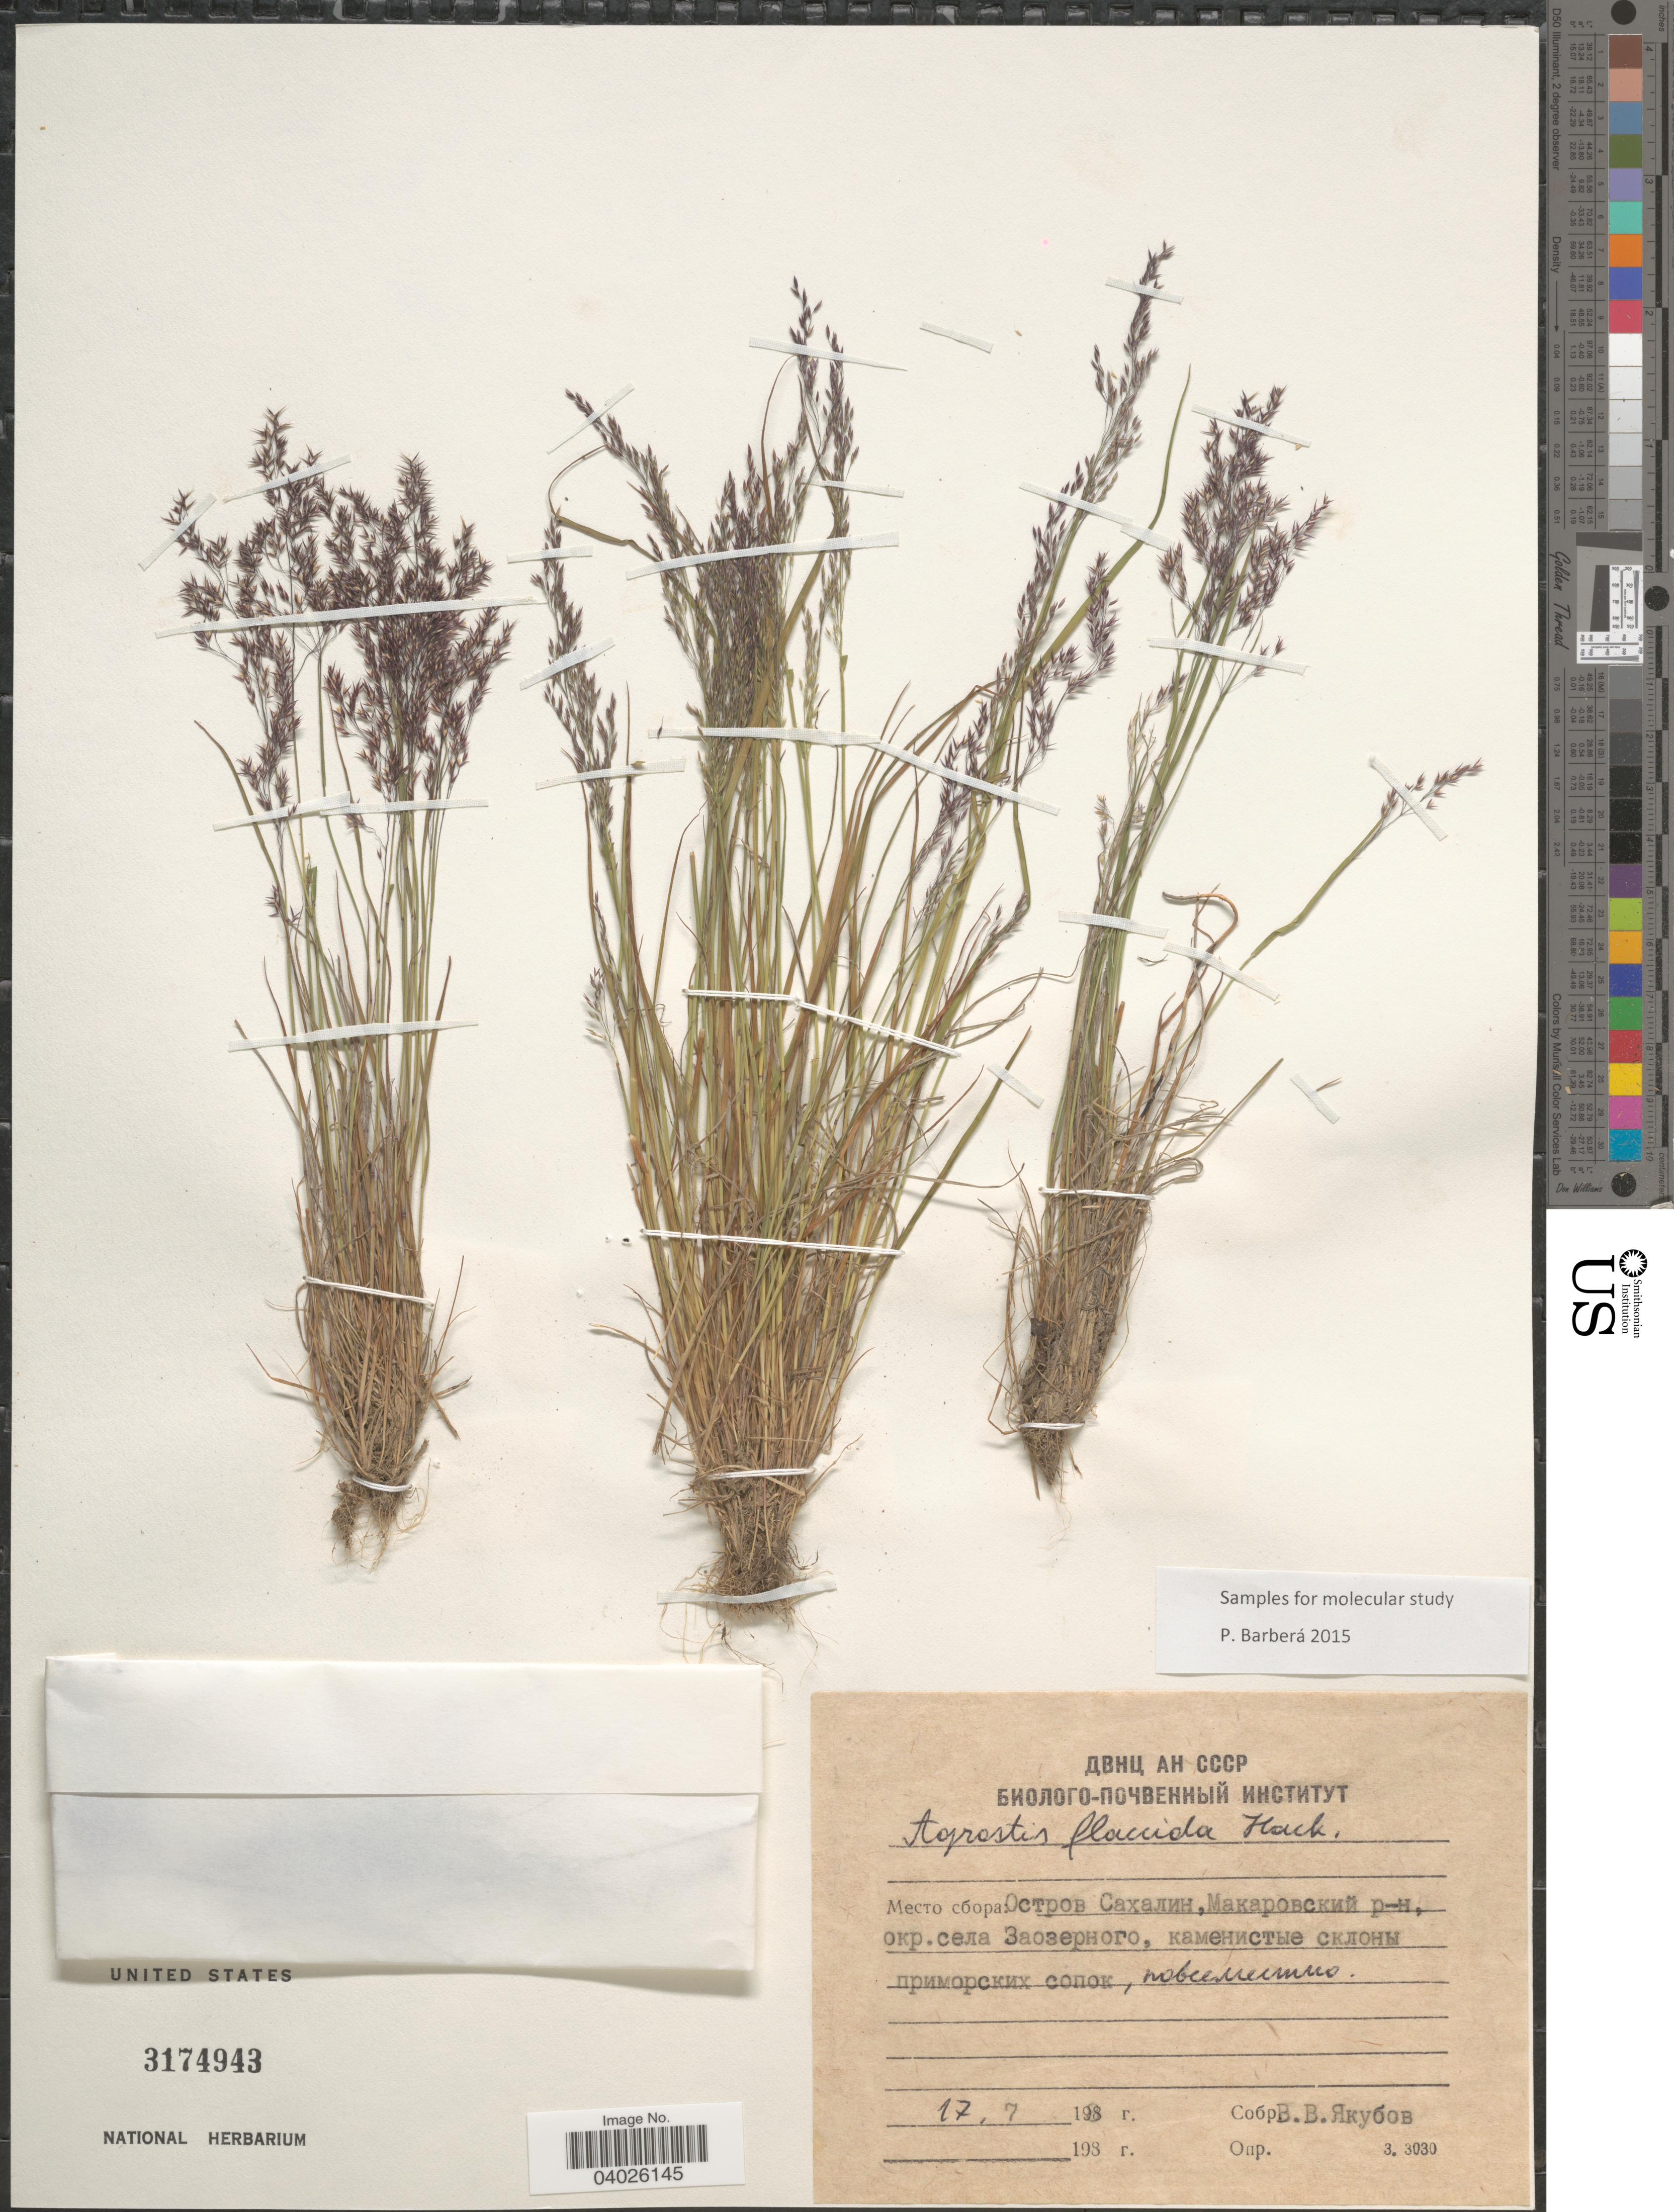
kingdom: Plantae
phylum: Tracheophyta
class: Liliopsida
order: Poales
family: Poaceae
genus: Agrostis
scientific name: Agrostis flaccida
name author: Hack.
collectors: V. Yakubov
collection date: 1988-07-17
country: Russian Federation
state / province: Sakhalin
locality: Vicinity of Zaozernoe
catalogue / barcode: US 3174943